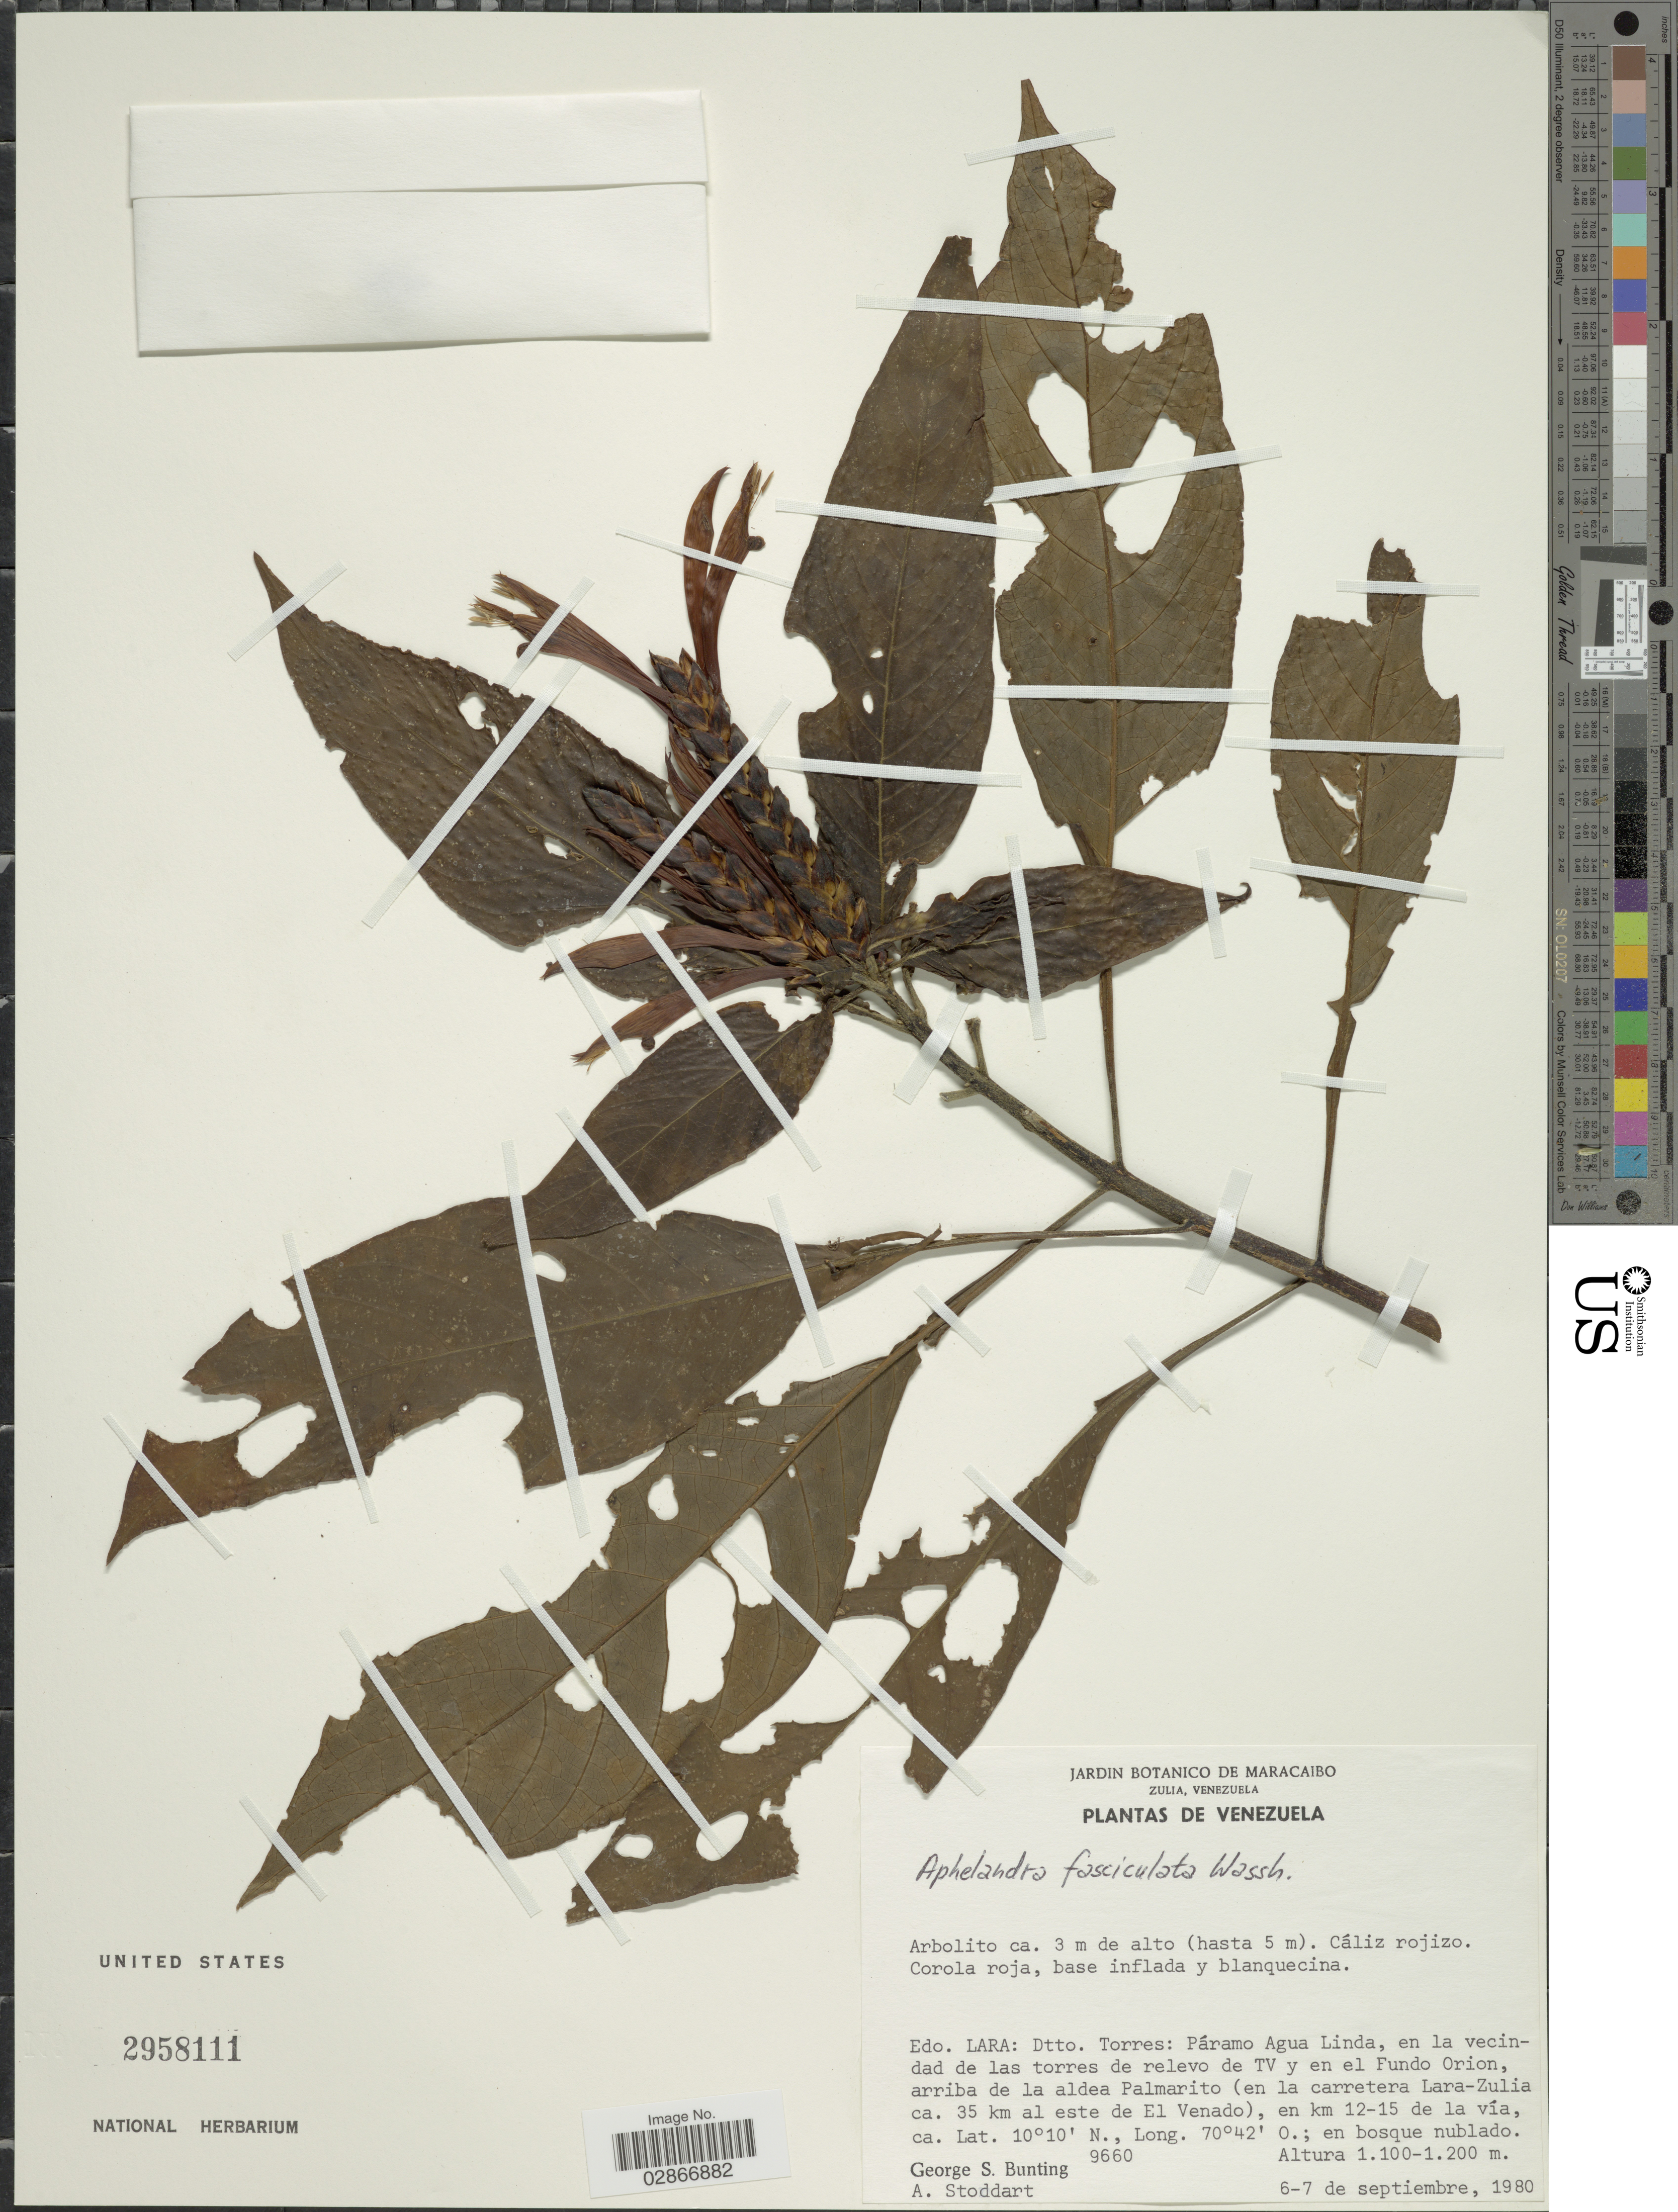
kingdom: Plantae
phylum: Tracheophyta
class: Magnoliopsida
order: Lamiales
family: Acanthaceae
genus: Aphelandra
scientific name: Aphelandra fasciculata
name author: Wassh.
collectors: G. S. Bunting & A. Stoddart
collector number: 9660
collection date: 1980-09-06/1980-09-07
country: Venezuela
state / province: Lara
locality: Dtto. Torres: Páramo Agua Linda, en la vecindad de las torres de relevo de TV y en el Fundo Orion, arriba de la aldea Palmarito (en la carretera Lara-Zuilia ca. 35 km al este del El Venado), en km 12-15 de la vía.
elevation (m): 1100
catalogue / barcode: US 2958111